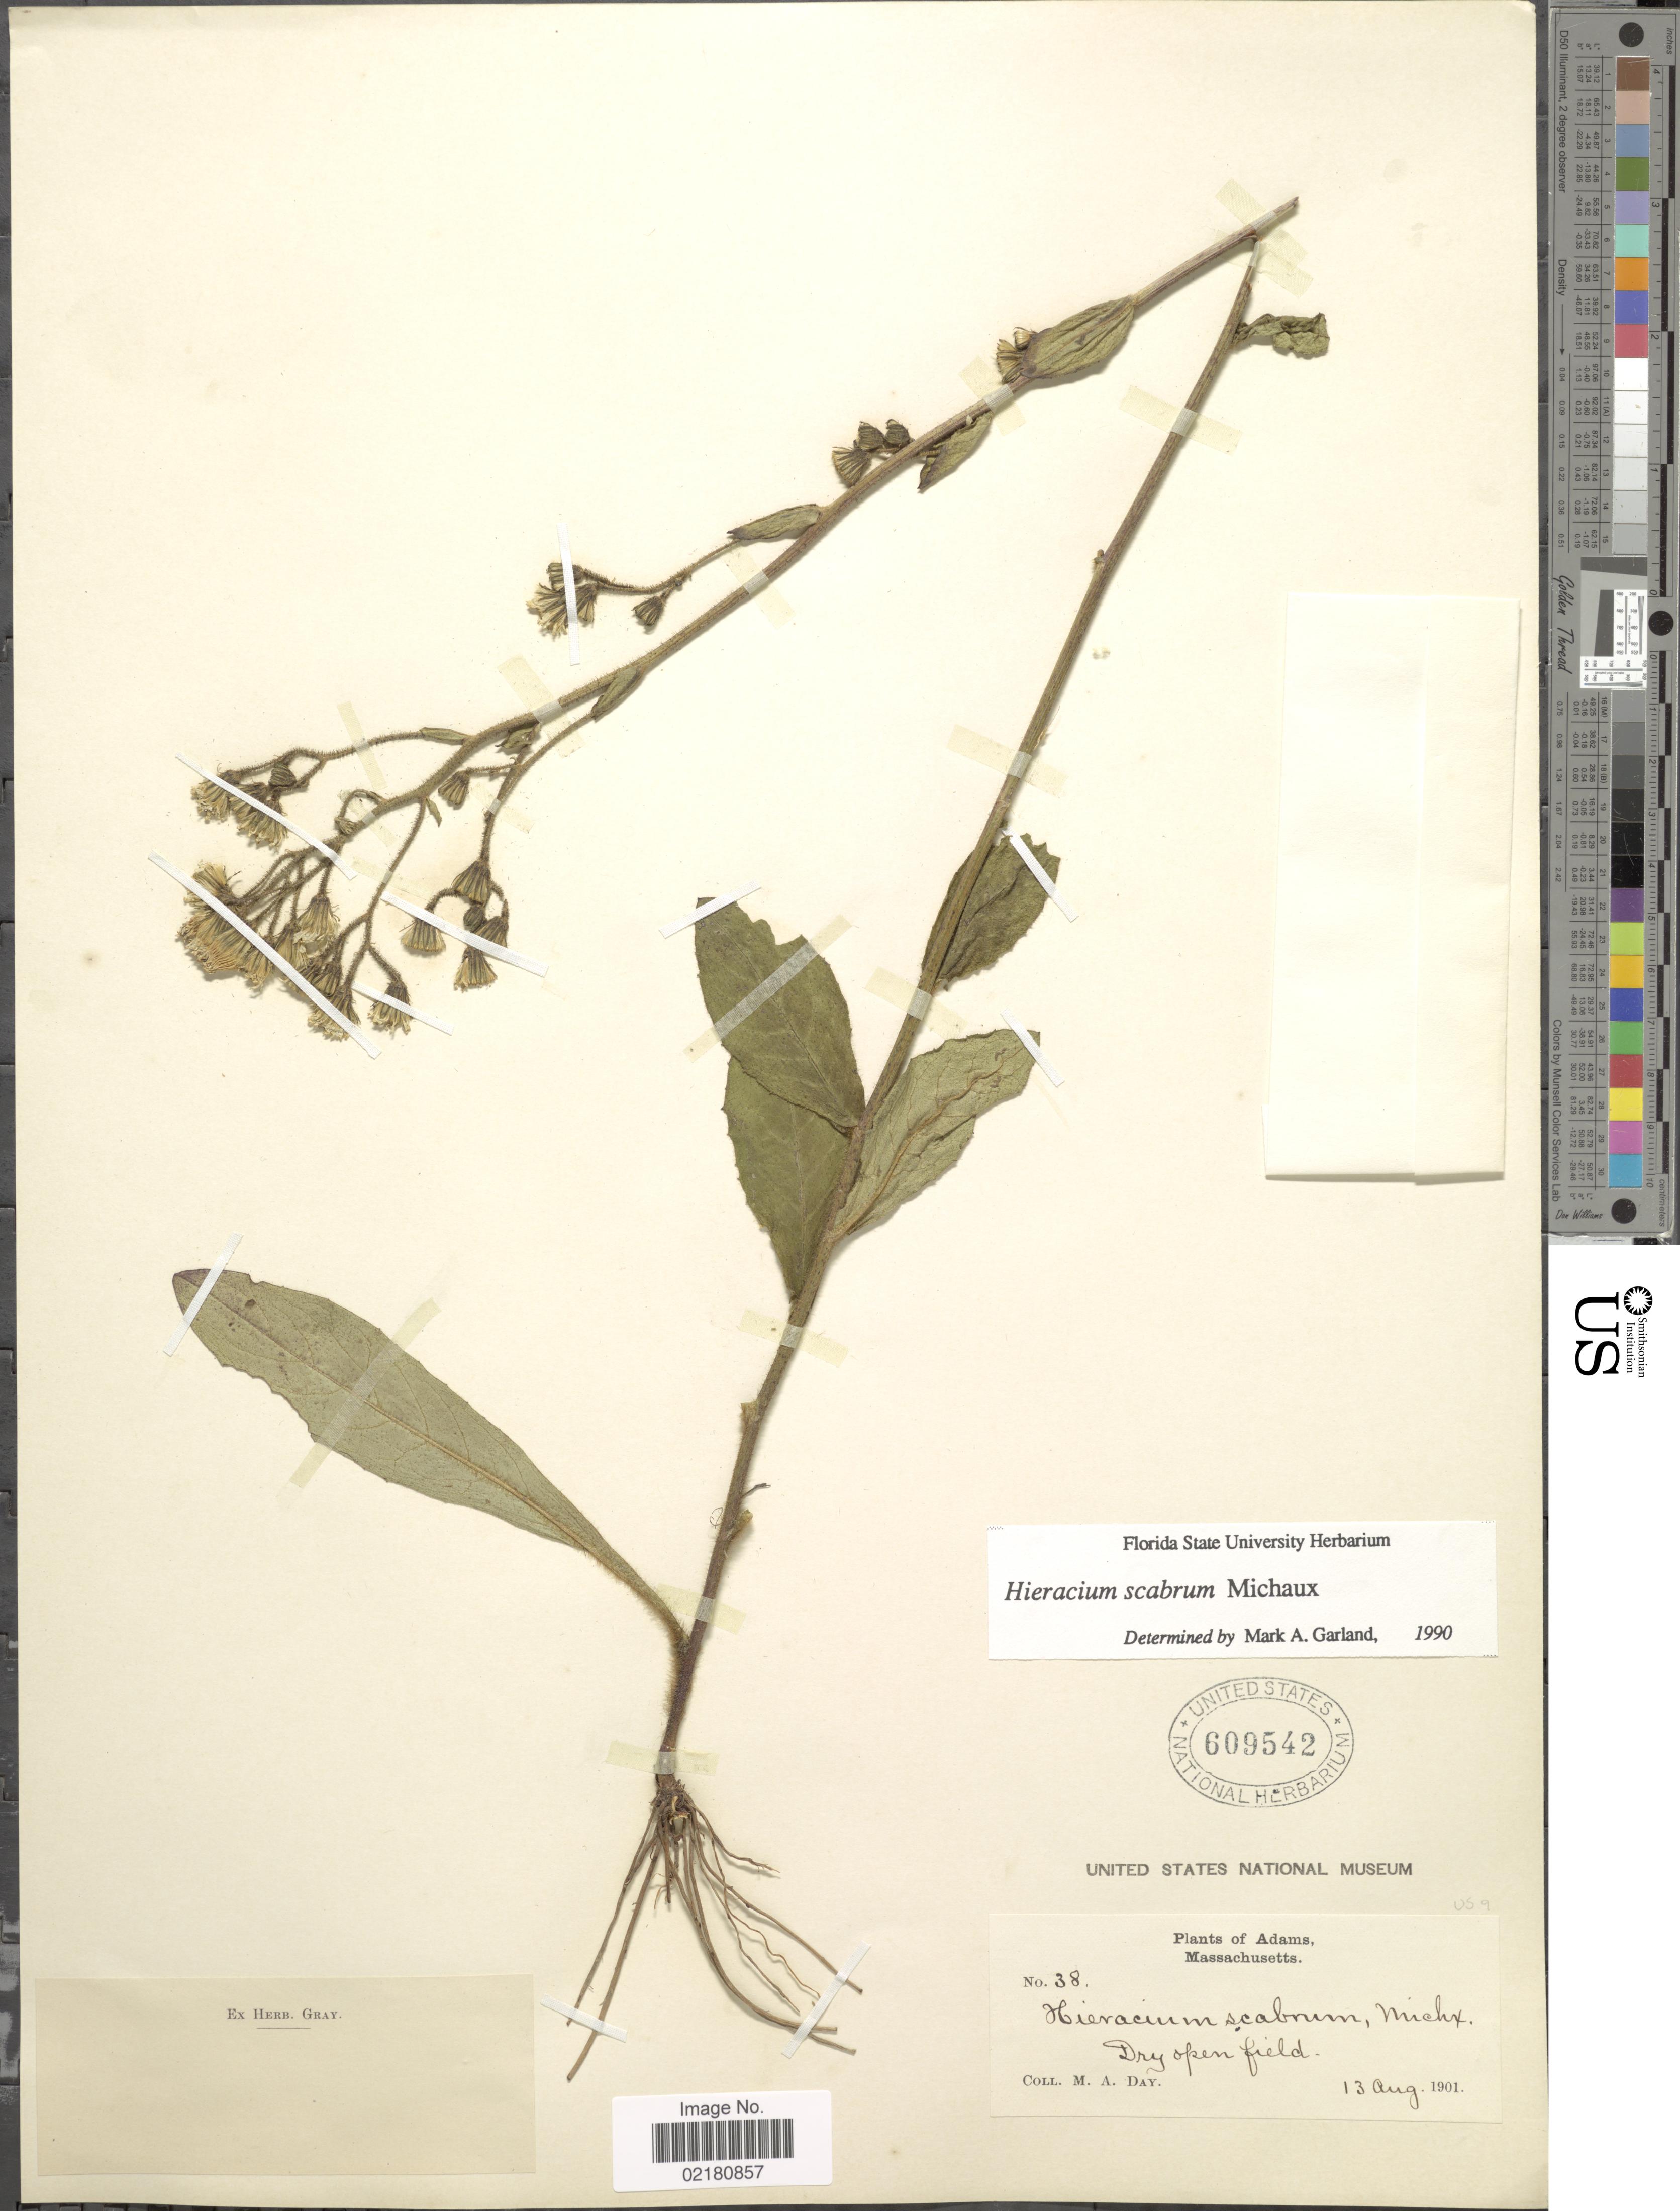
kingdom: Plantae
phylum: Tracheophyta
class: Magnoliopsida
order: Asterales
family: Asteraceae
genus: Pilosella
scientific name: Pilosella verruculata subsp. verruculata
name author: (Link) Soják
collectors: M. Day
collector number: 38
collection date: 1901-08-13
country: United States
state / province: Massachusetts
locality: Adams. Dry open field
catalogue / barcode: US 609542